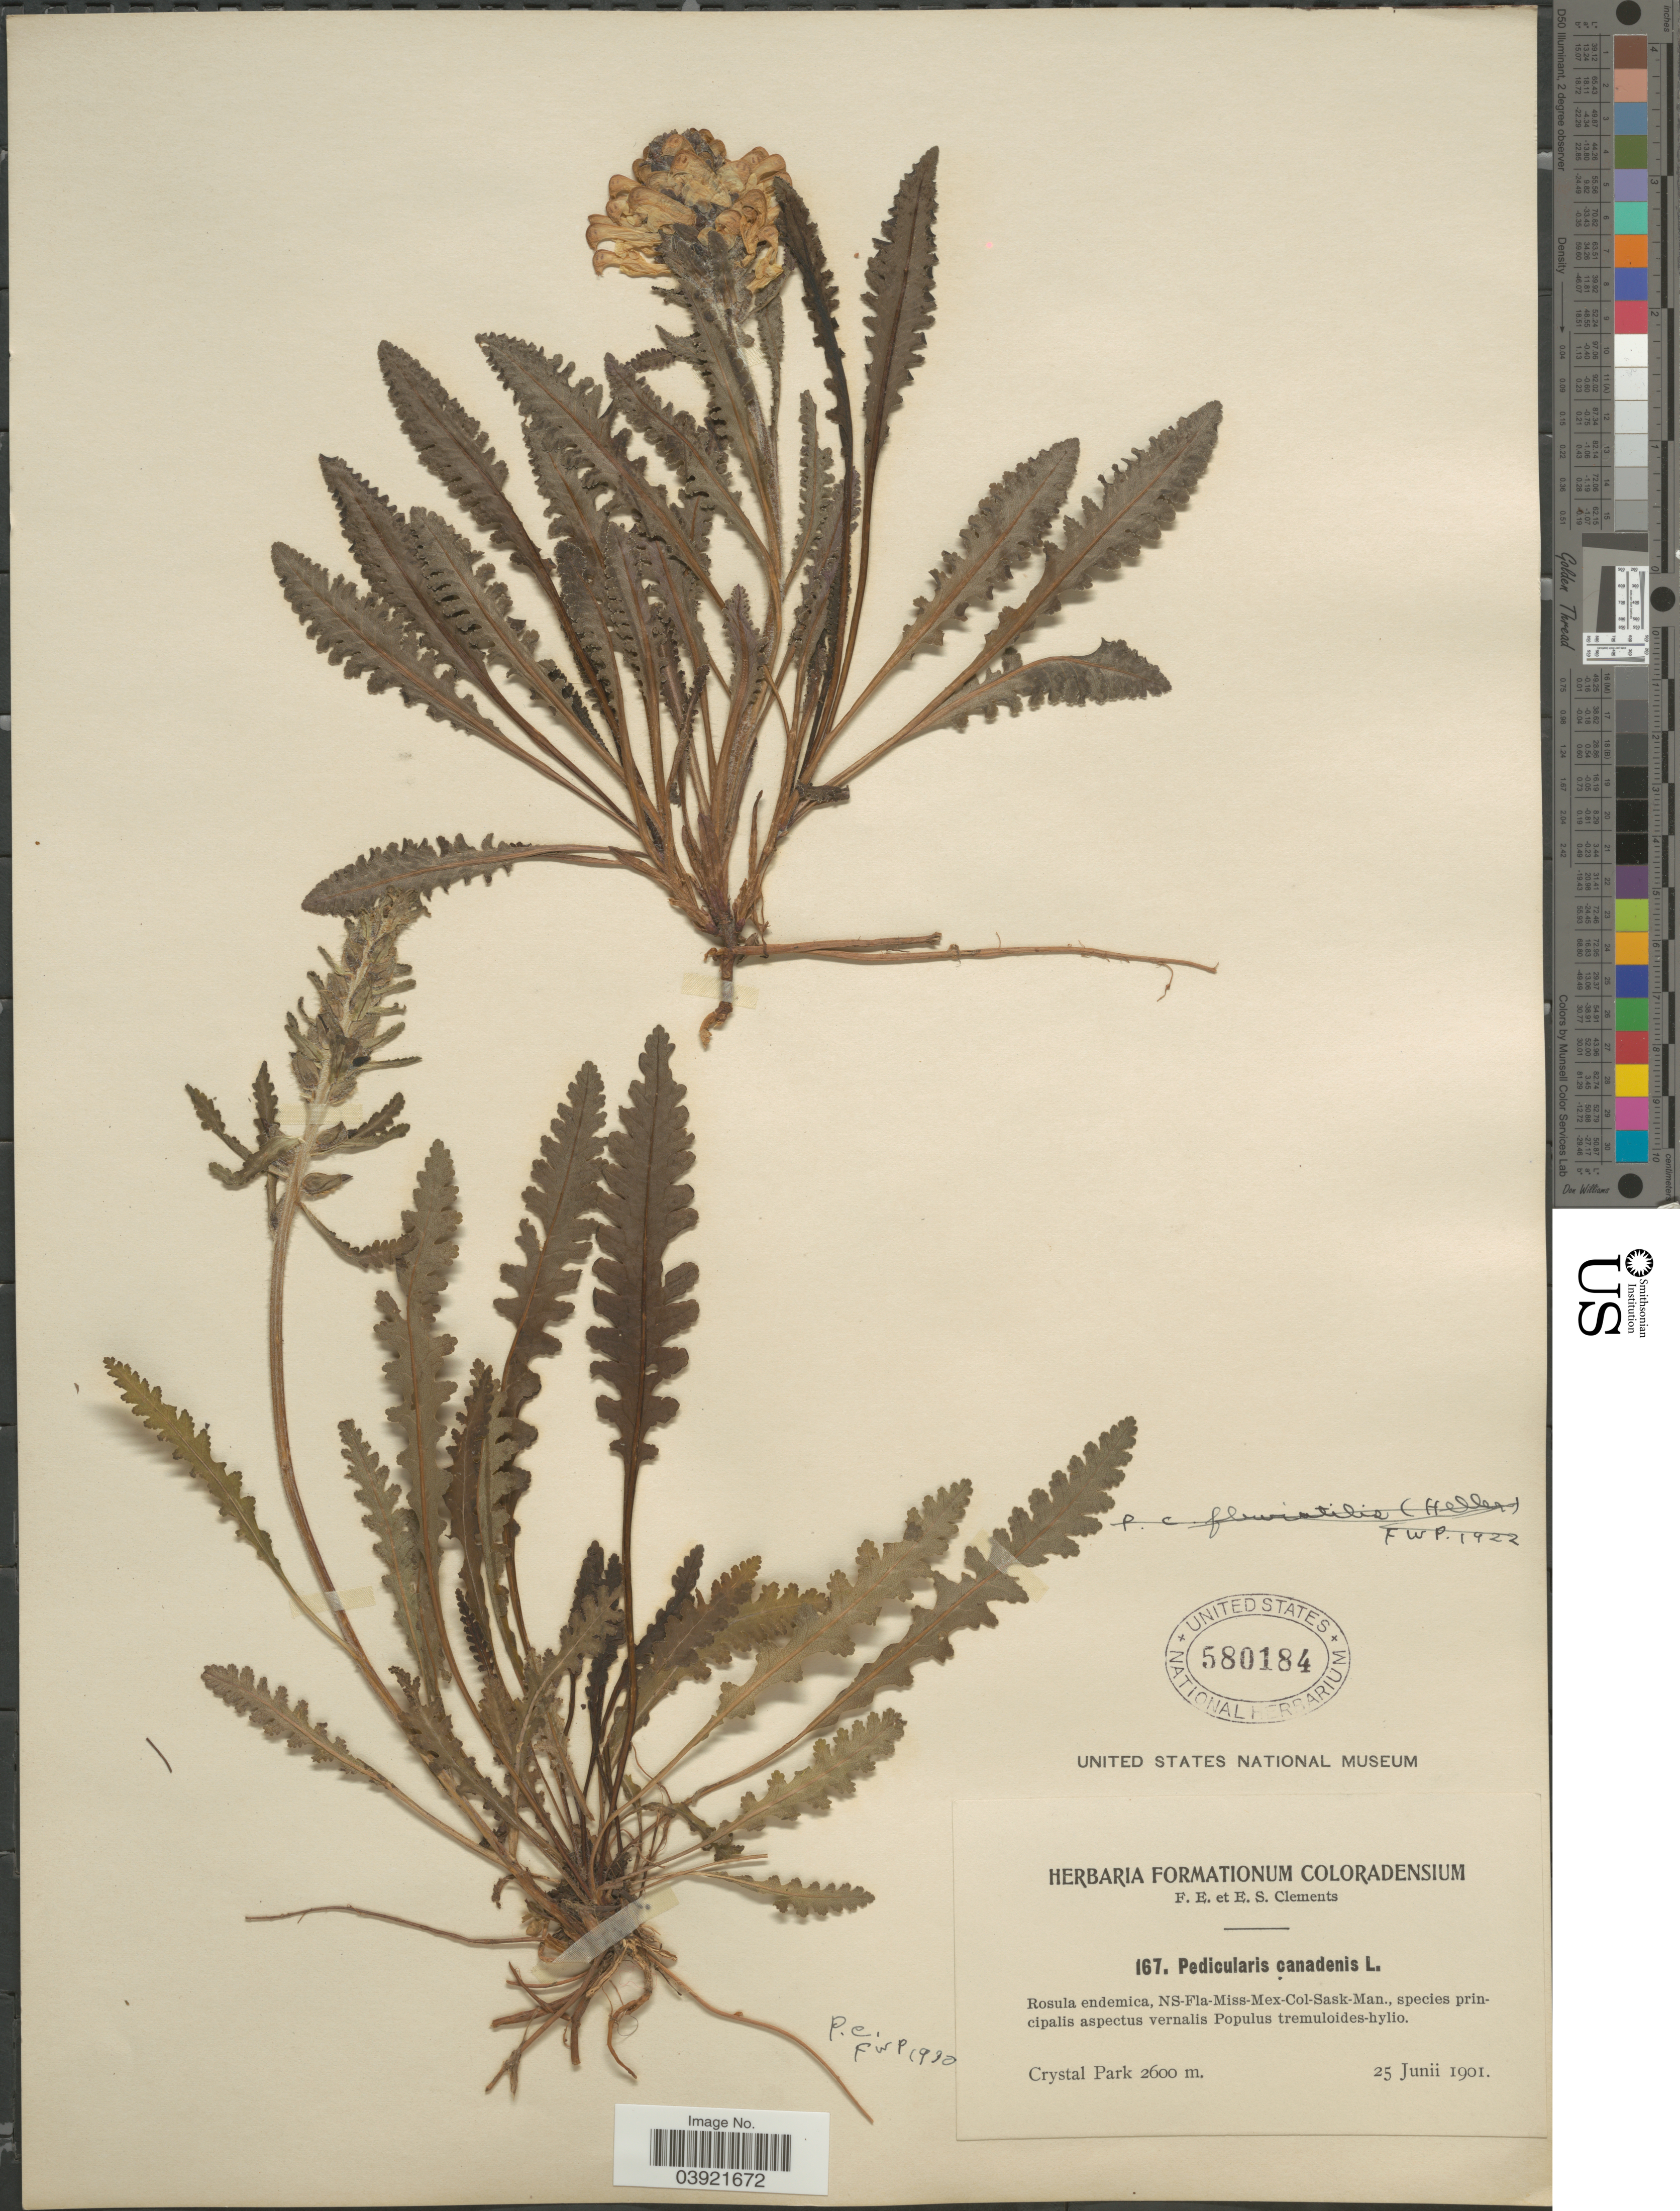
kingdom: Plantae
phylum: Tracheophyta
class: Magnoliopsida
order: Lamiales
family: Orobanchaceae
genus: Pedicularis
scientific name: Pedicularis canadensis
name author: L.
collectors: F. E. Clements & E. S. Clements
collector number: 167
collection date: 1901-06-25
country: United States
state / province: Colorado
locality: Crystal Park.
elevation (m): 2600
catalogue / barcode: US 580184